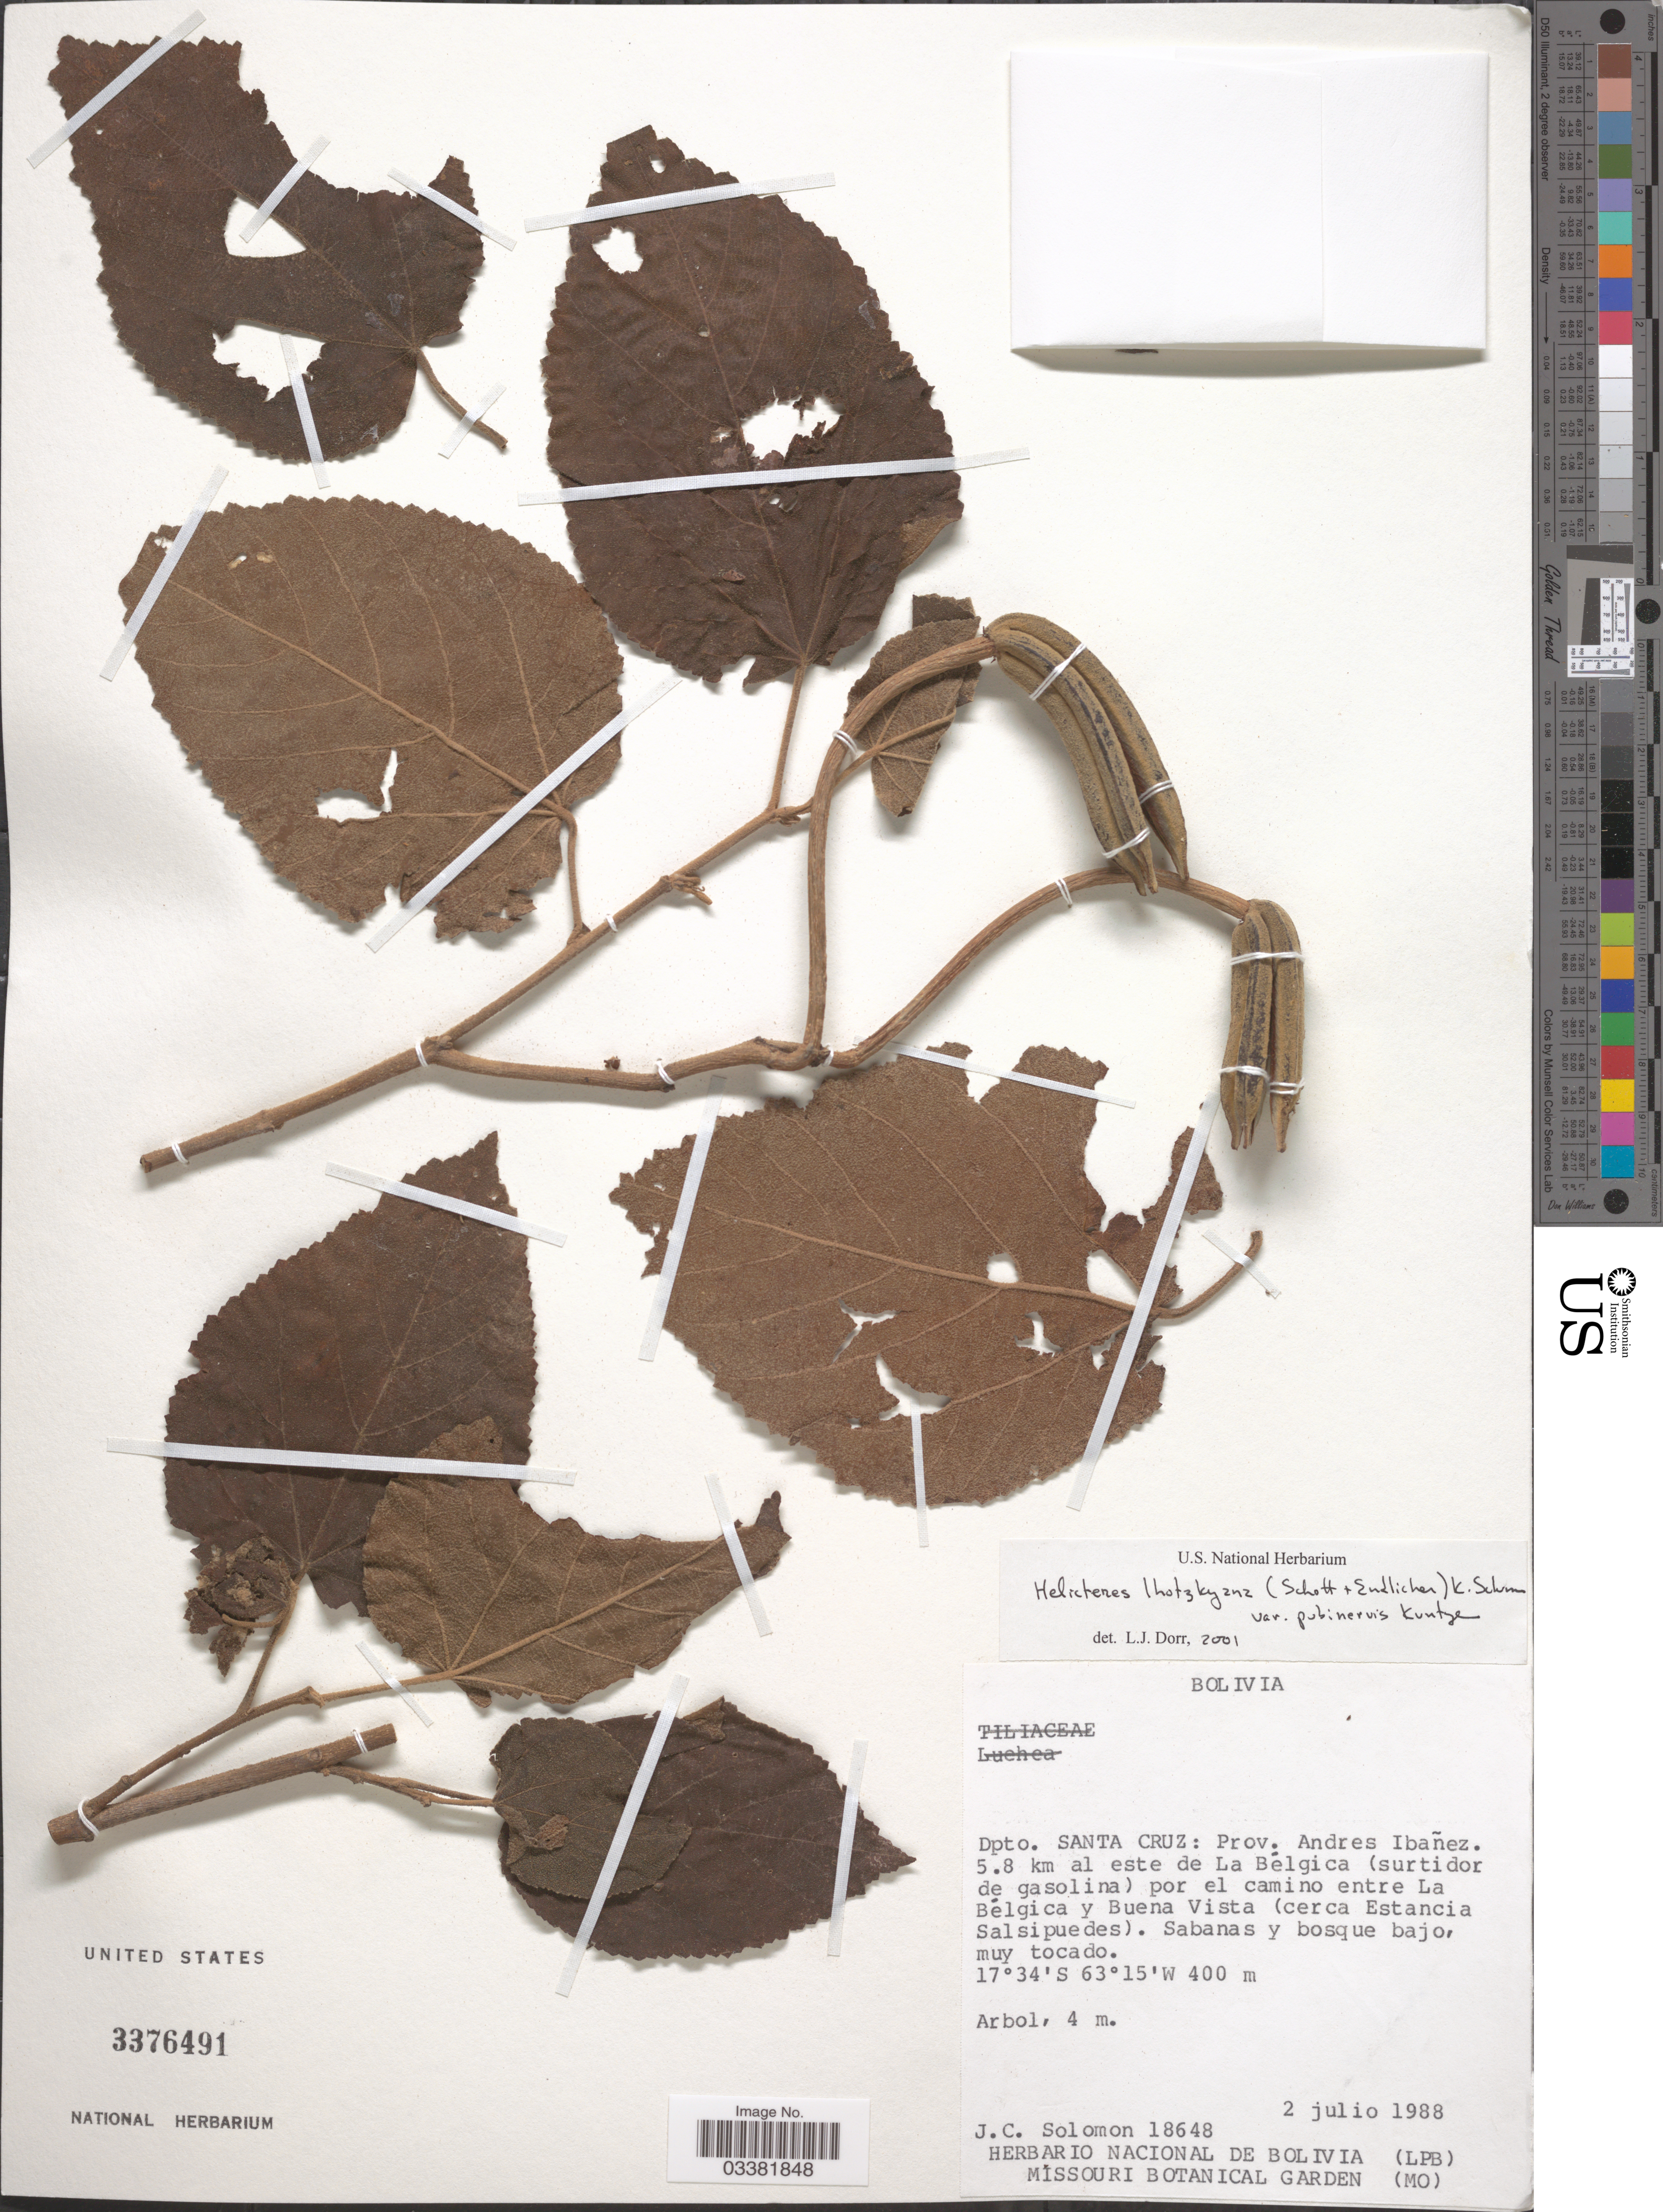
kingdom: Plantae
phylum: Tracheophyta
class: Magnoliopsida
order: Malvales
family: Malvaceae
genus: Helicteres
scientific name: Helicteres lhotzkyana var. pubinervis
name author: Kuntze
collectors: J. C. Solomon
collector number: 18648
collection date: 1988-07-02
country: Bolivia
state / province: Santa Cruz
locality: Dpto. Santa Cruz: Prov. Andres Ibañez. 5.8 km al este de la Bélgica (surtidor de gasolina) por el camino entre La Bélgica y Buena Vista (cerca Estancia Salsipuedes).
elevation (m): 400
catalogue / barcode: US 3376491